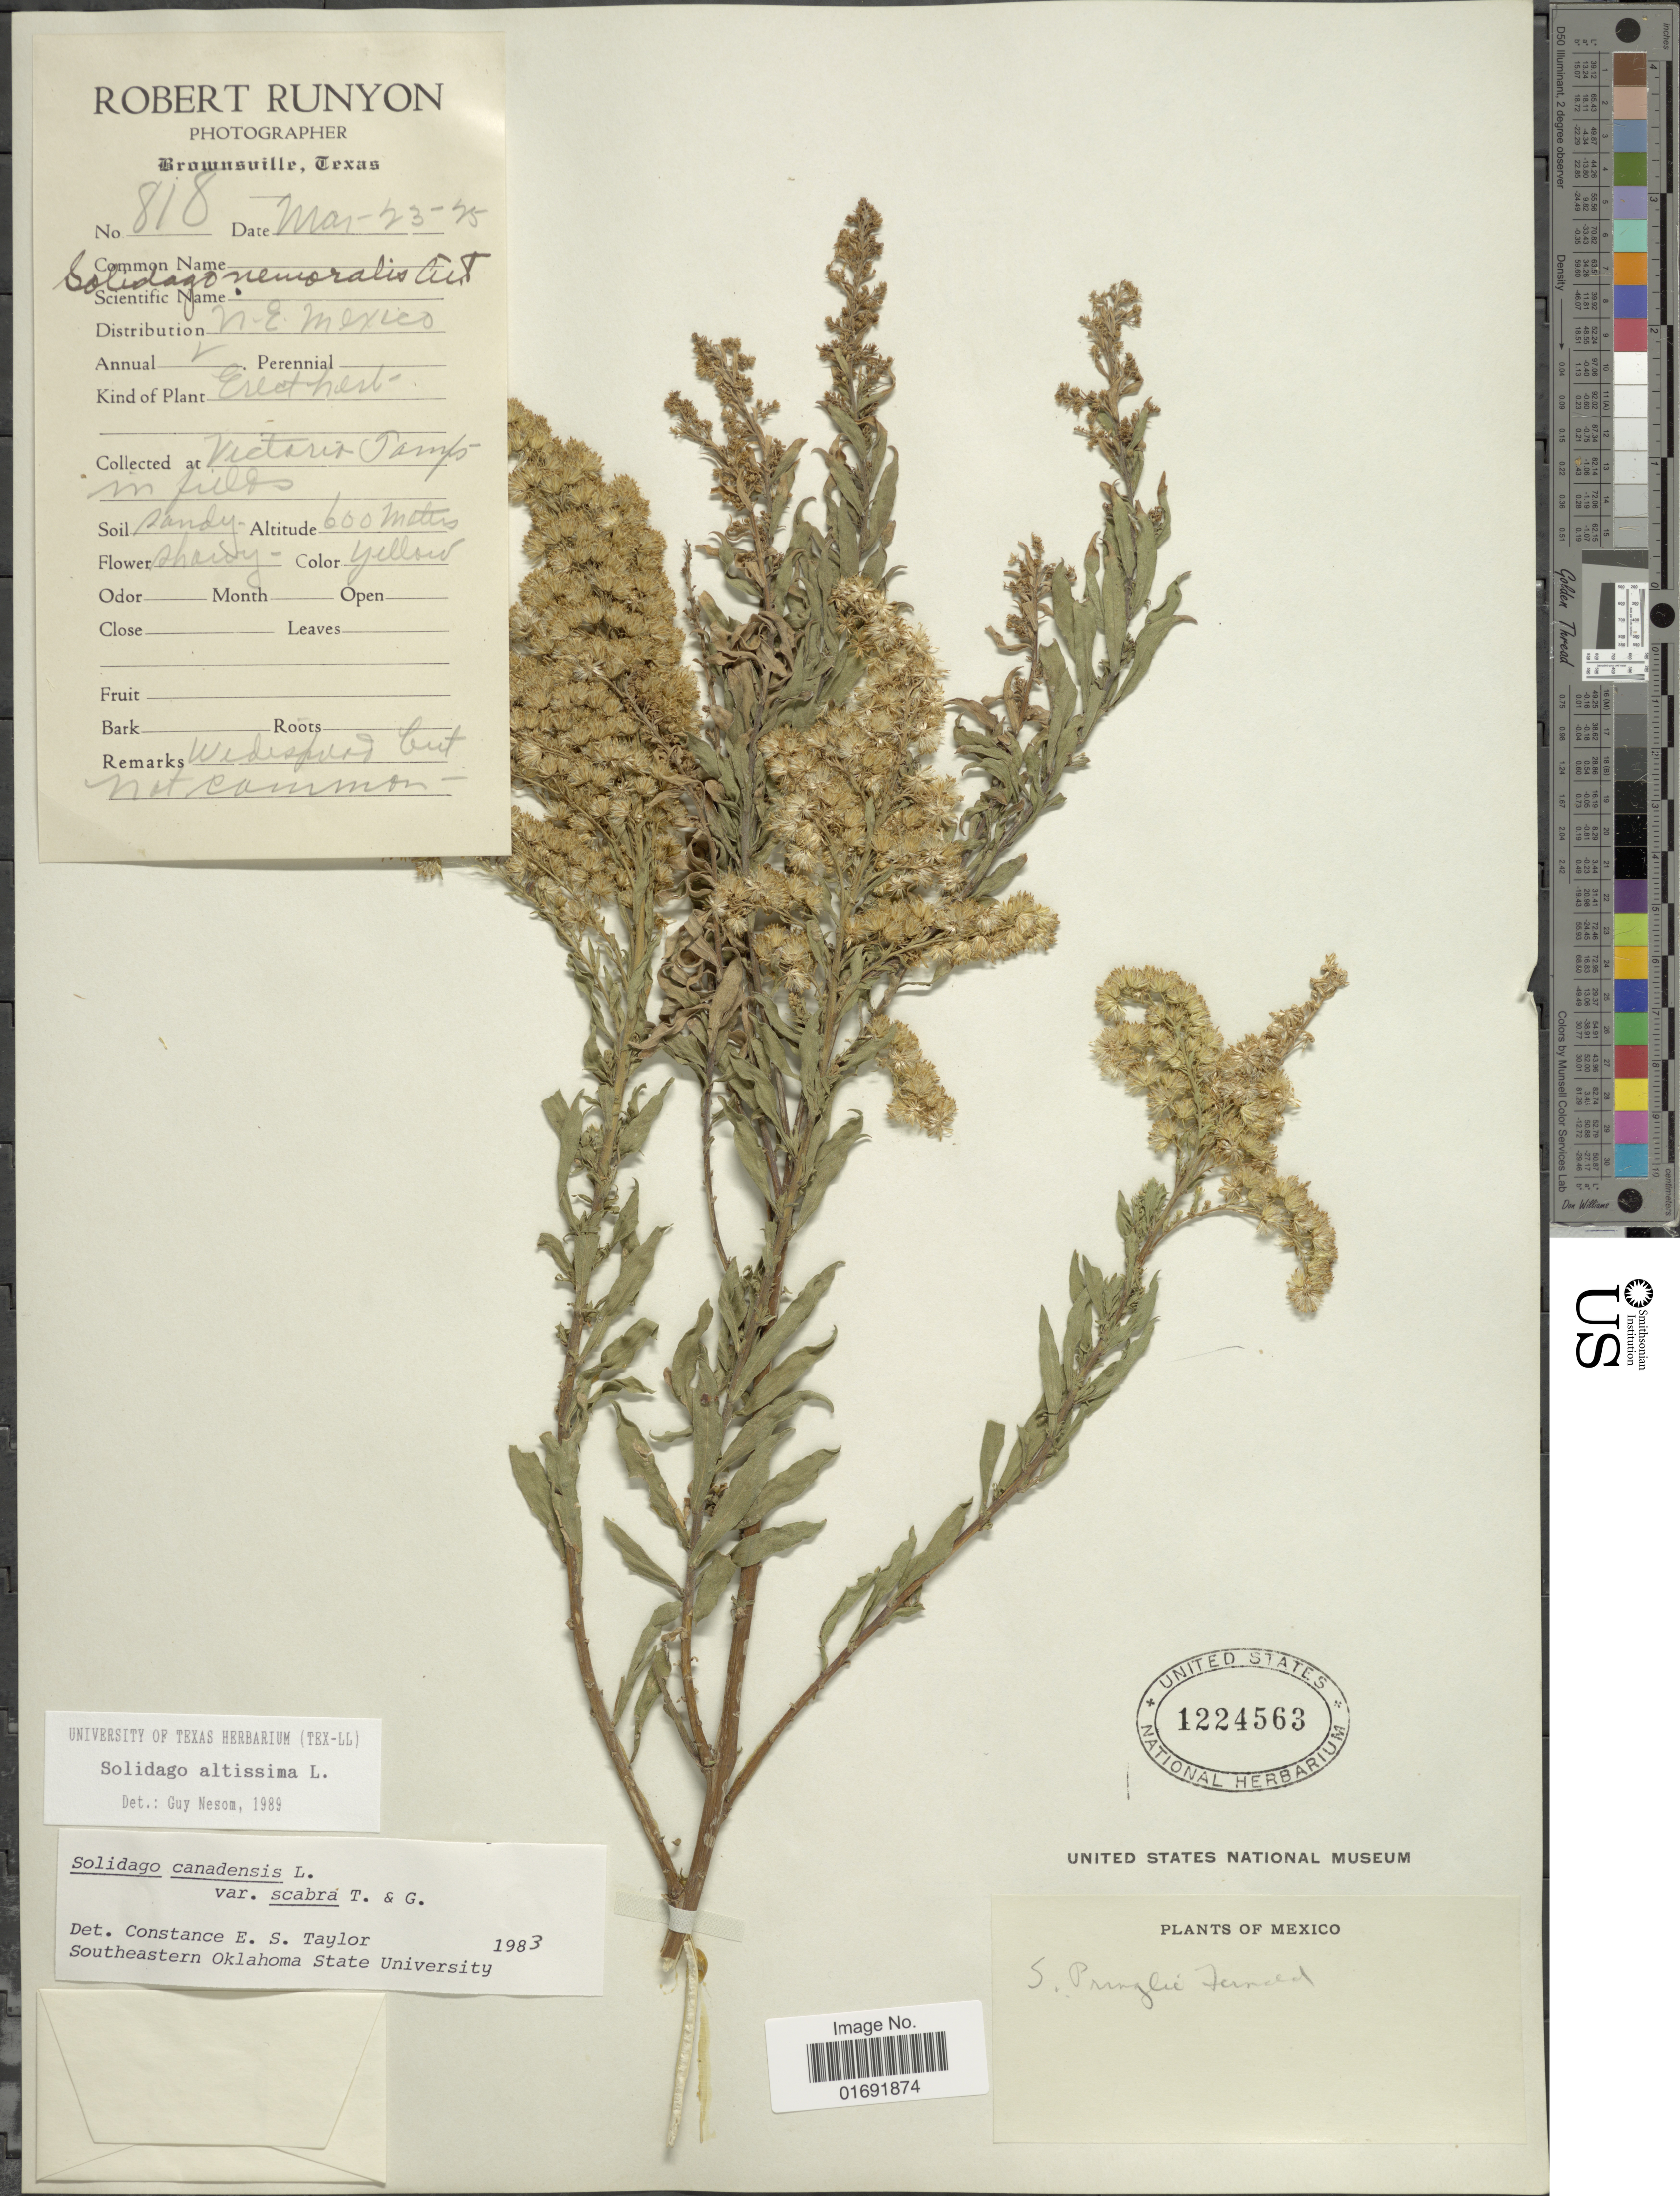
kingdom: Plantae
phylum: Tracheophyta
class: Magnoliopsida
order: Asterales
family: Asteraceae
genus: Solidago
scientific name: Solidago altissima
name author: L.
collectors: R. Runyon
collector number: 818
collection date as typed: Transcribed d/m/y: 23/3/25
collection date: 1925-03-23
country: Mexico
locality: N.E. Mexico. Victoria Camp-in fields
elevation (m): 600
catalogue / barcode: US 1224563